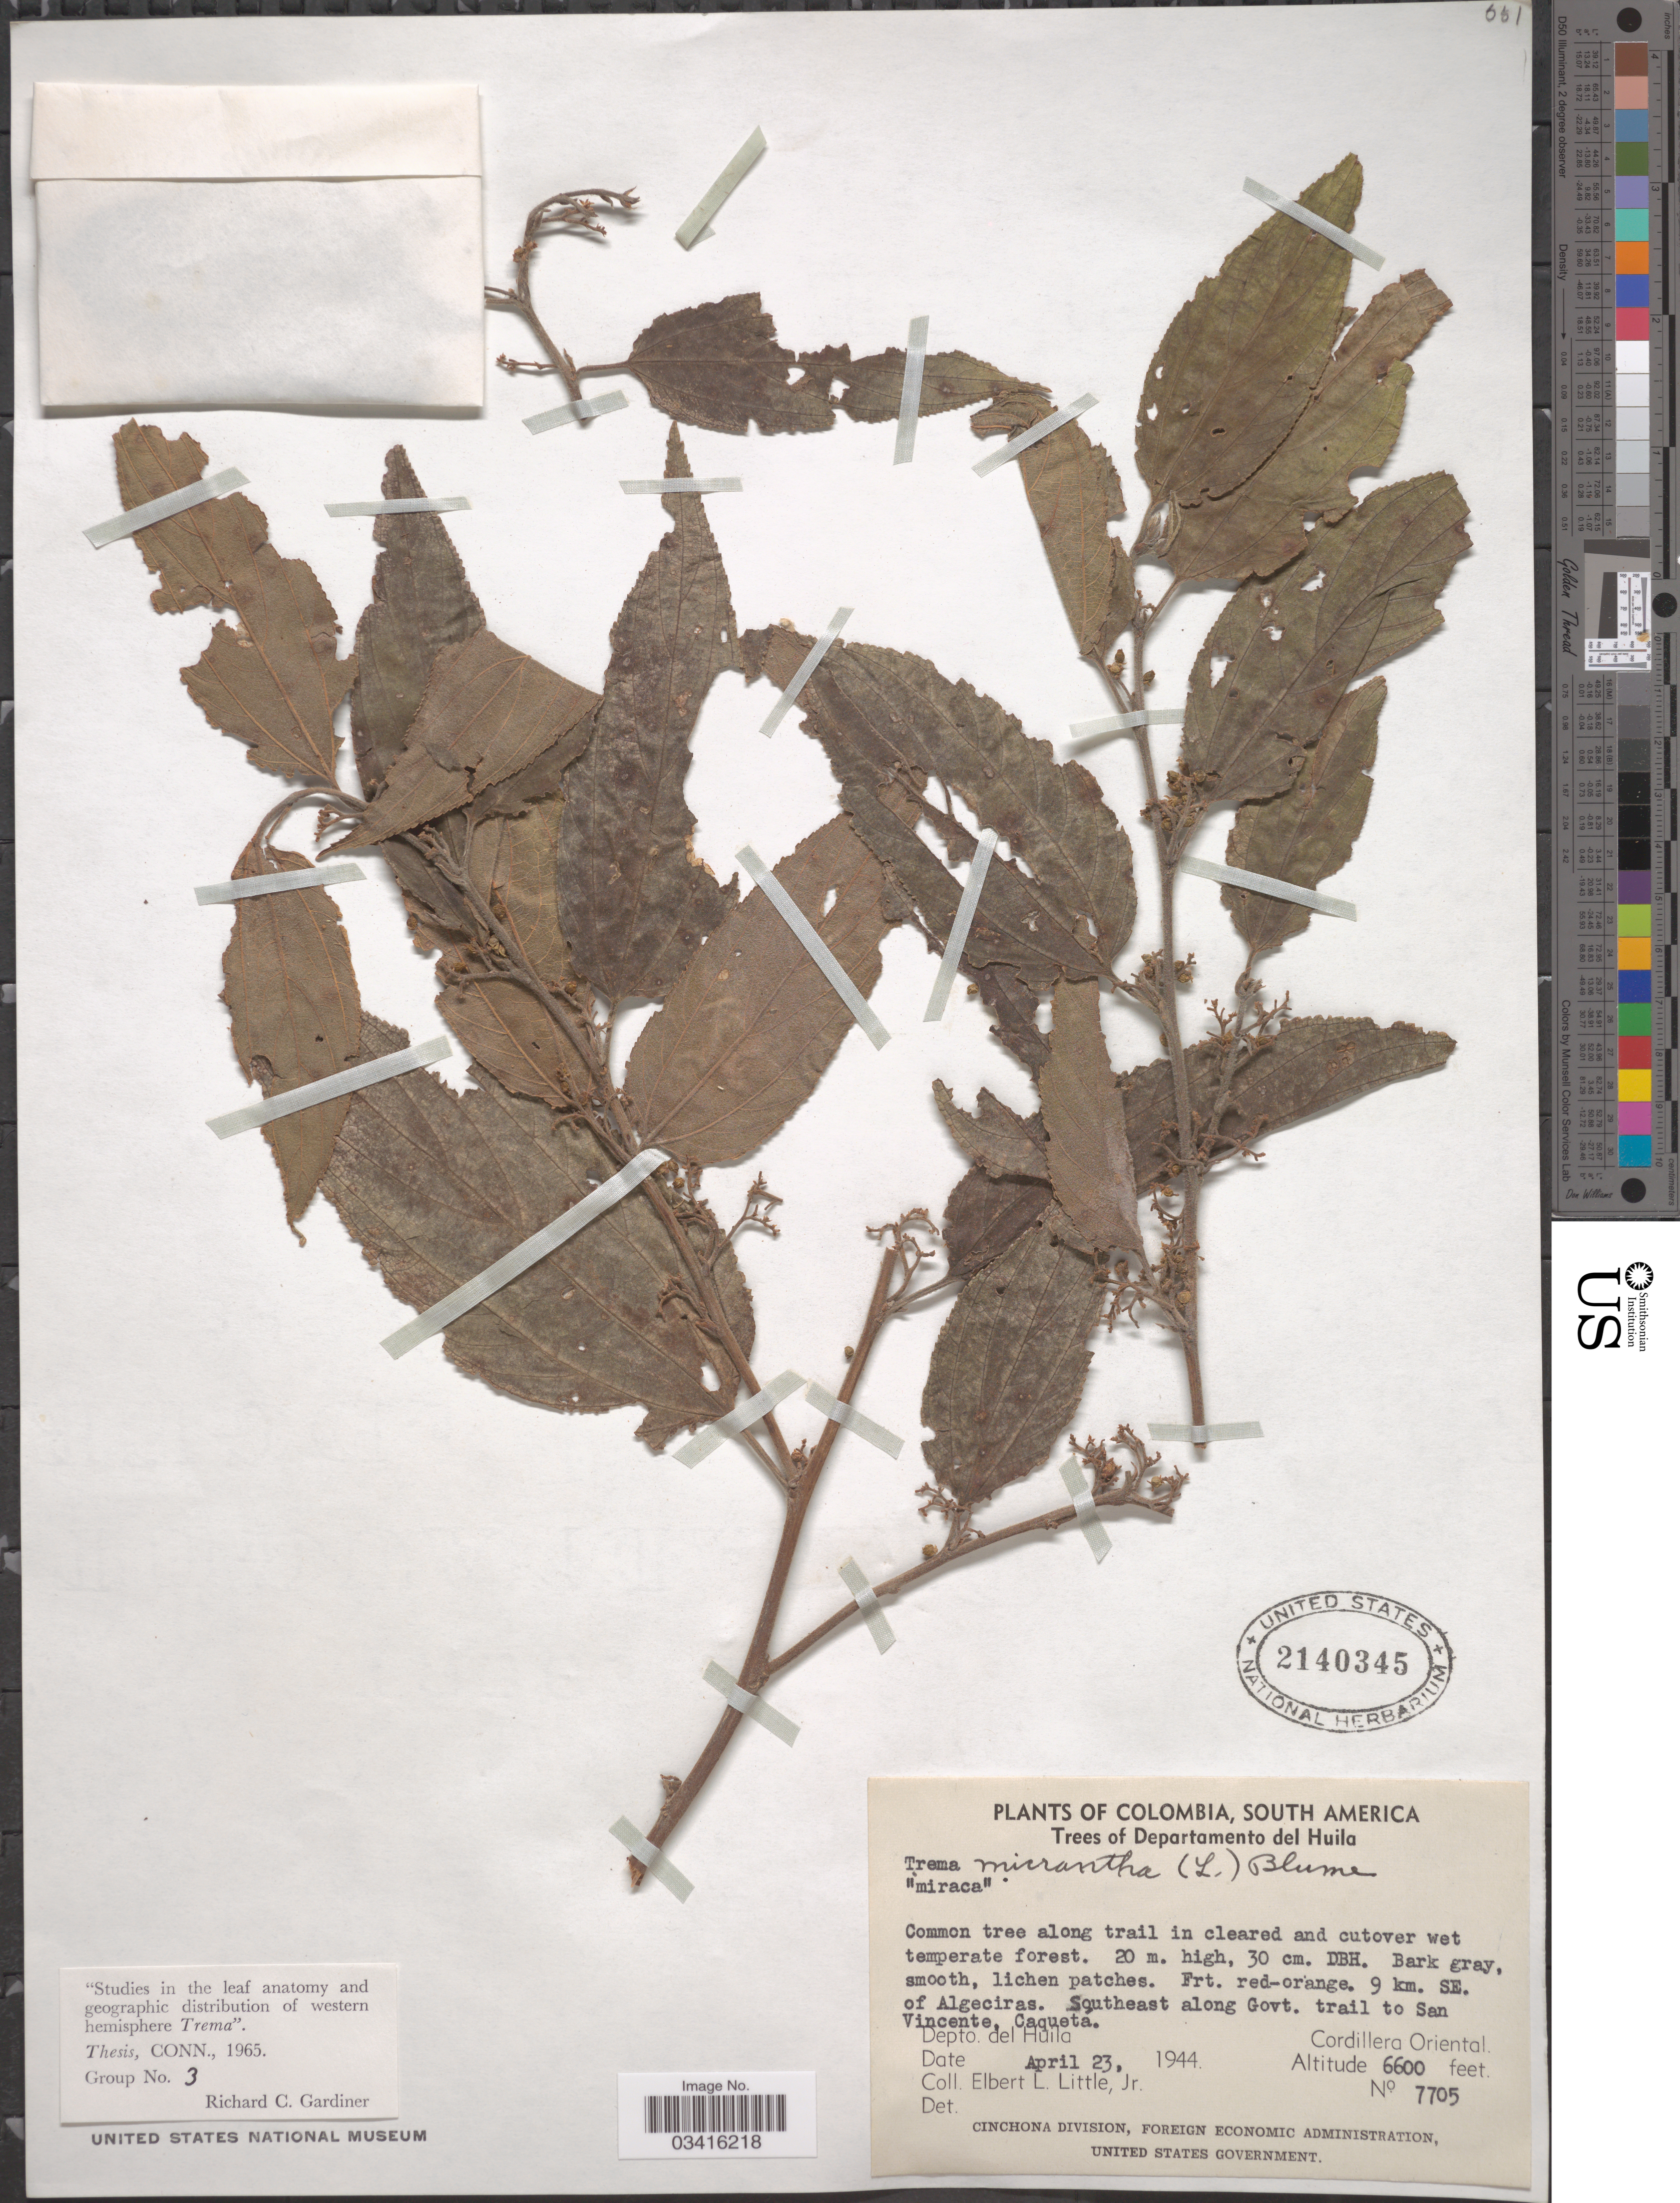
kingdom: Plantae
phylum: Tracheophyta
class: Magnoliopsida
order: Rosales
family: Cannabaceae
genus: Trema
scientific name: Trema micranthum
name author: (L.) Blume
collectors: E. L. Little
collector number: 7705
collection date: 1944-04-23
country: Colombia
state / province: Huila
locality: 9 km. SE. of Algeciras. Southeast along Govt. trail to San Vincente, Caqueta. Cordillera Oriental. Depto. del Huila.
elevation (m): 2012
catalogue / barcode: US 2140345